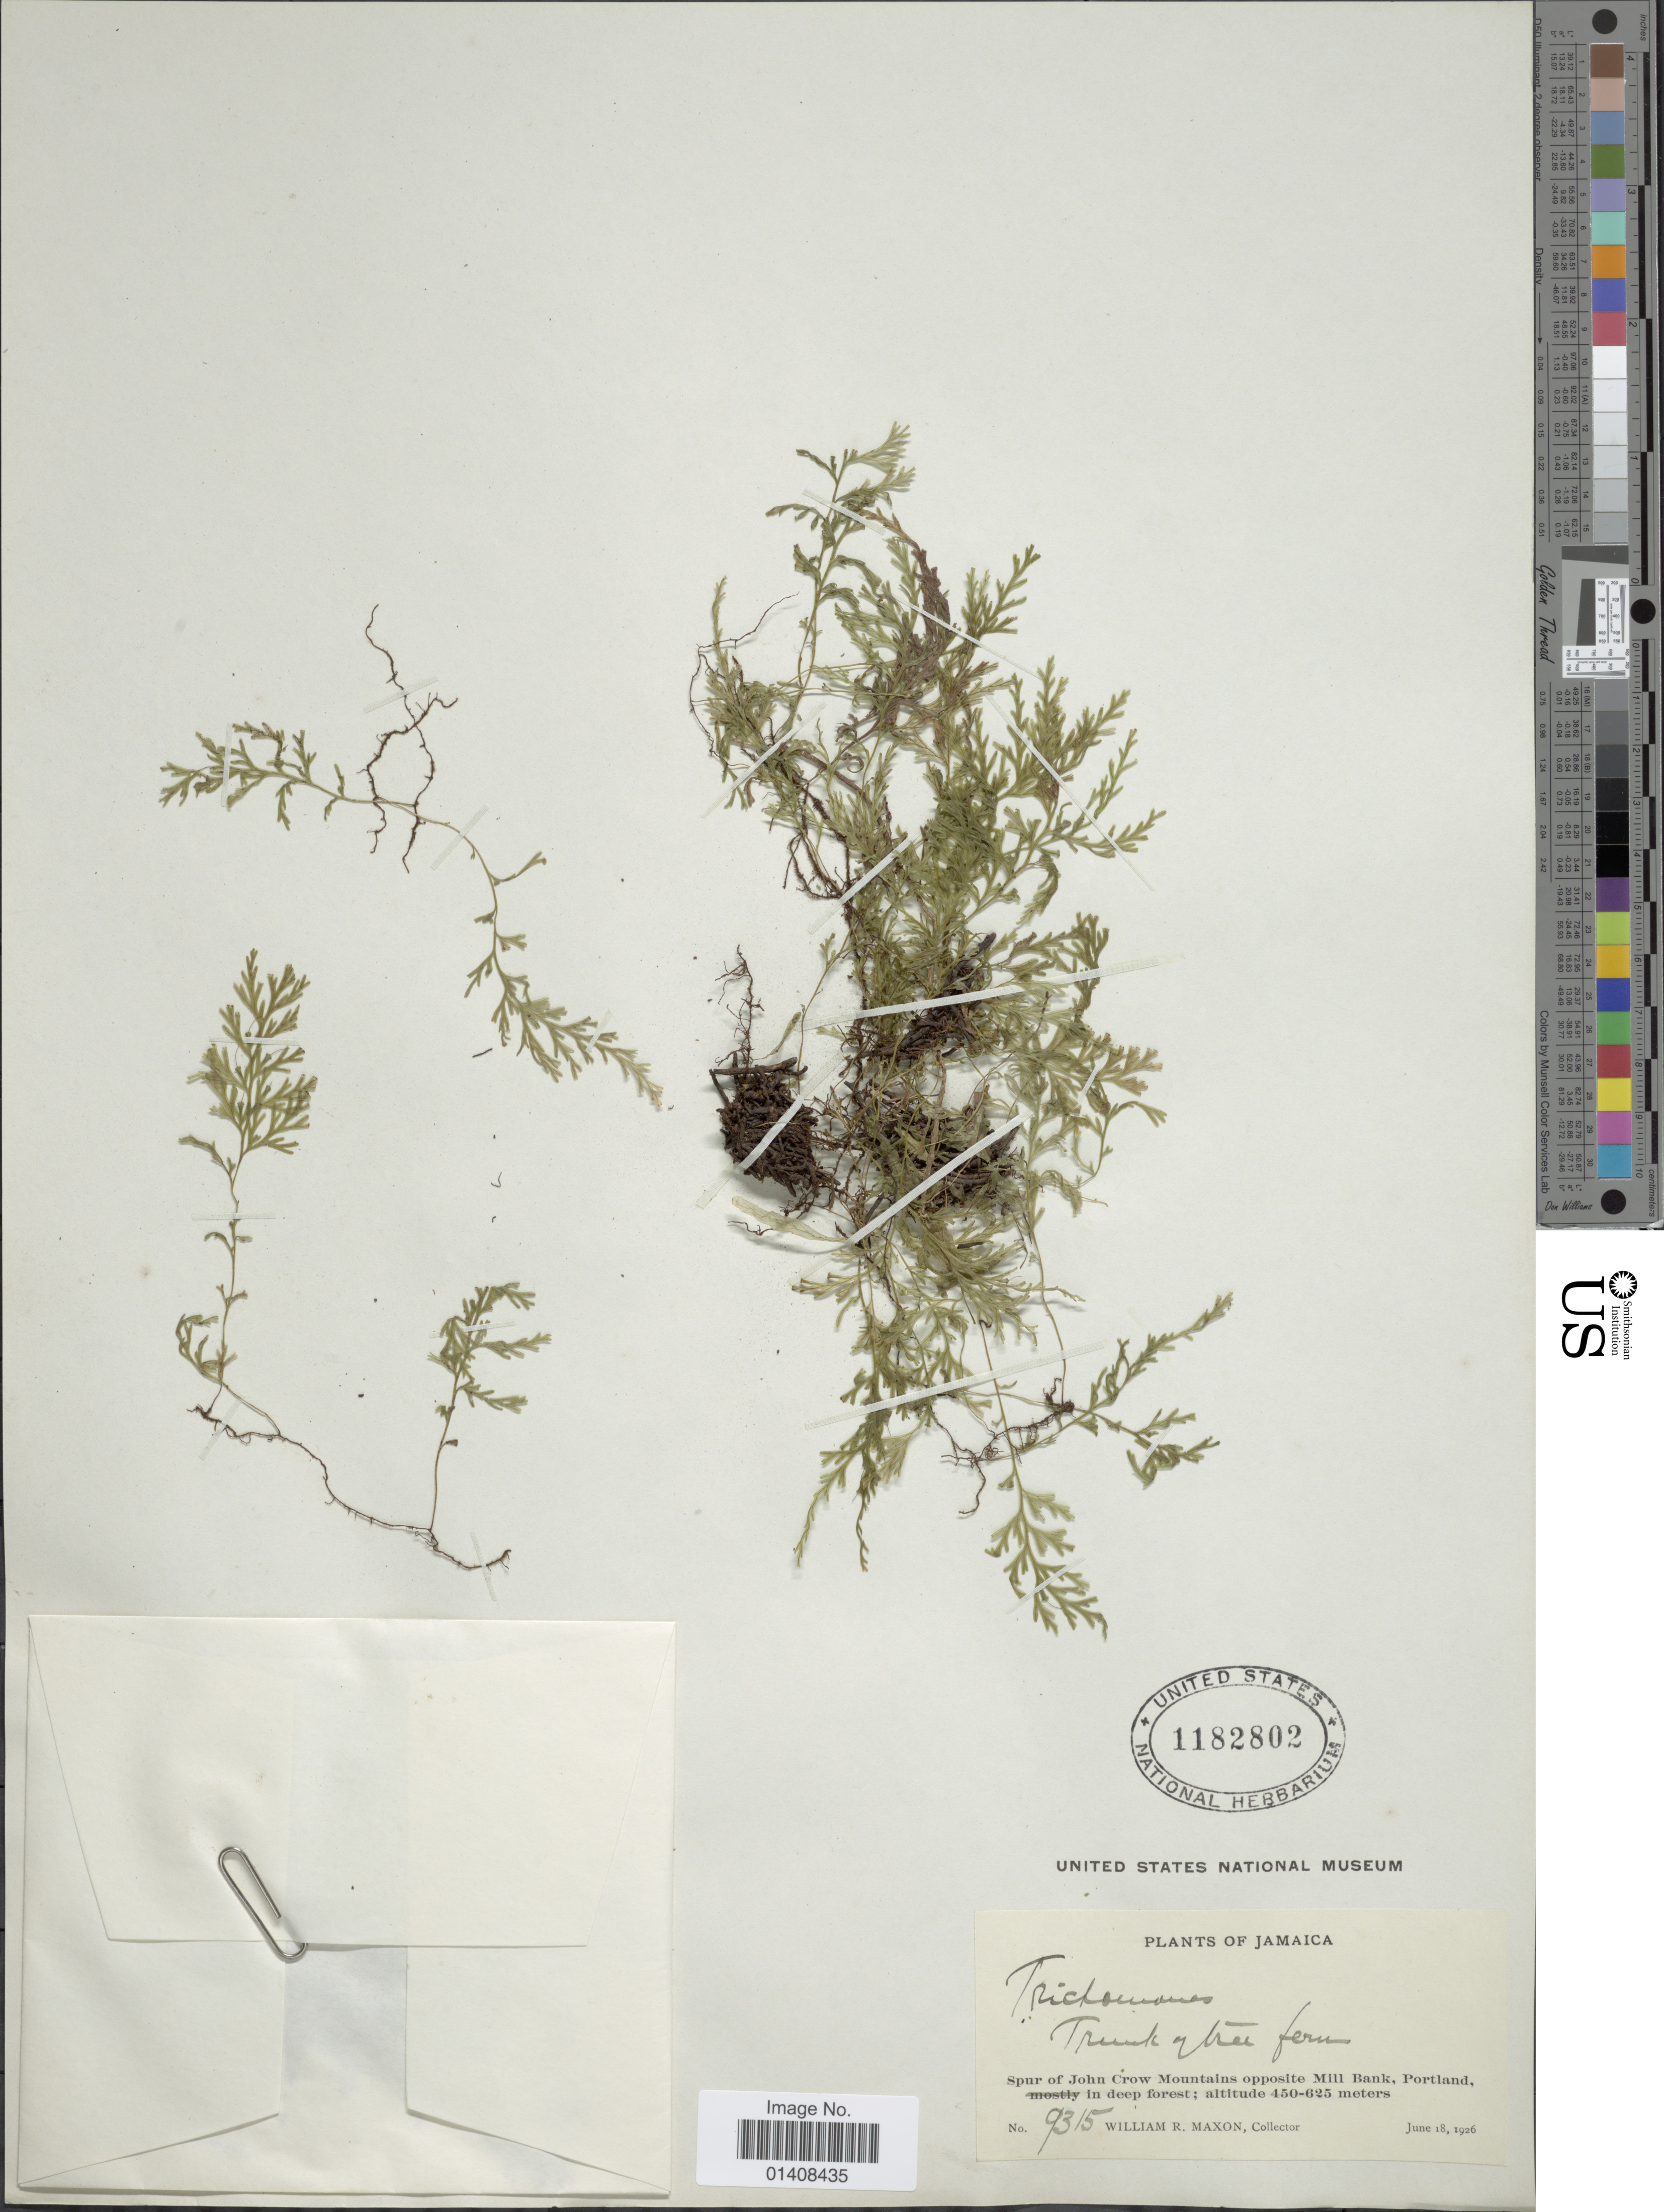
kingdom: Plantae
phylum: Tracheophyta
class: Polypodiopsida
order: Hymenophyllales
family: Hymenophyllaceae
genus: Trichomanes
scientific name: Trichomanes sp.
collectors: W. R. Maxon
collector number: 9315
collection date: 1926-06-18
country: Jamaica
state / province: Portland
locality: Spur of John Crow mountains opposite Mill Bank, Portland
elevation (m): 450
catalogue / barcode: US 1182802